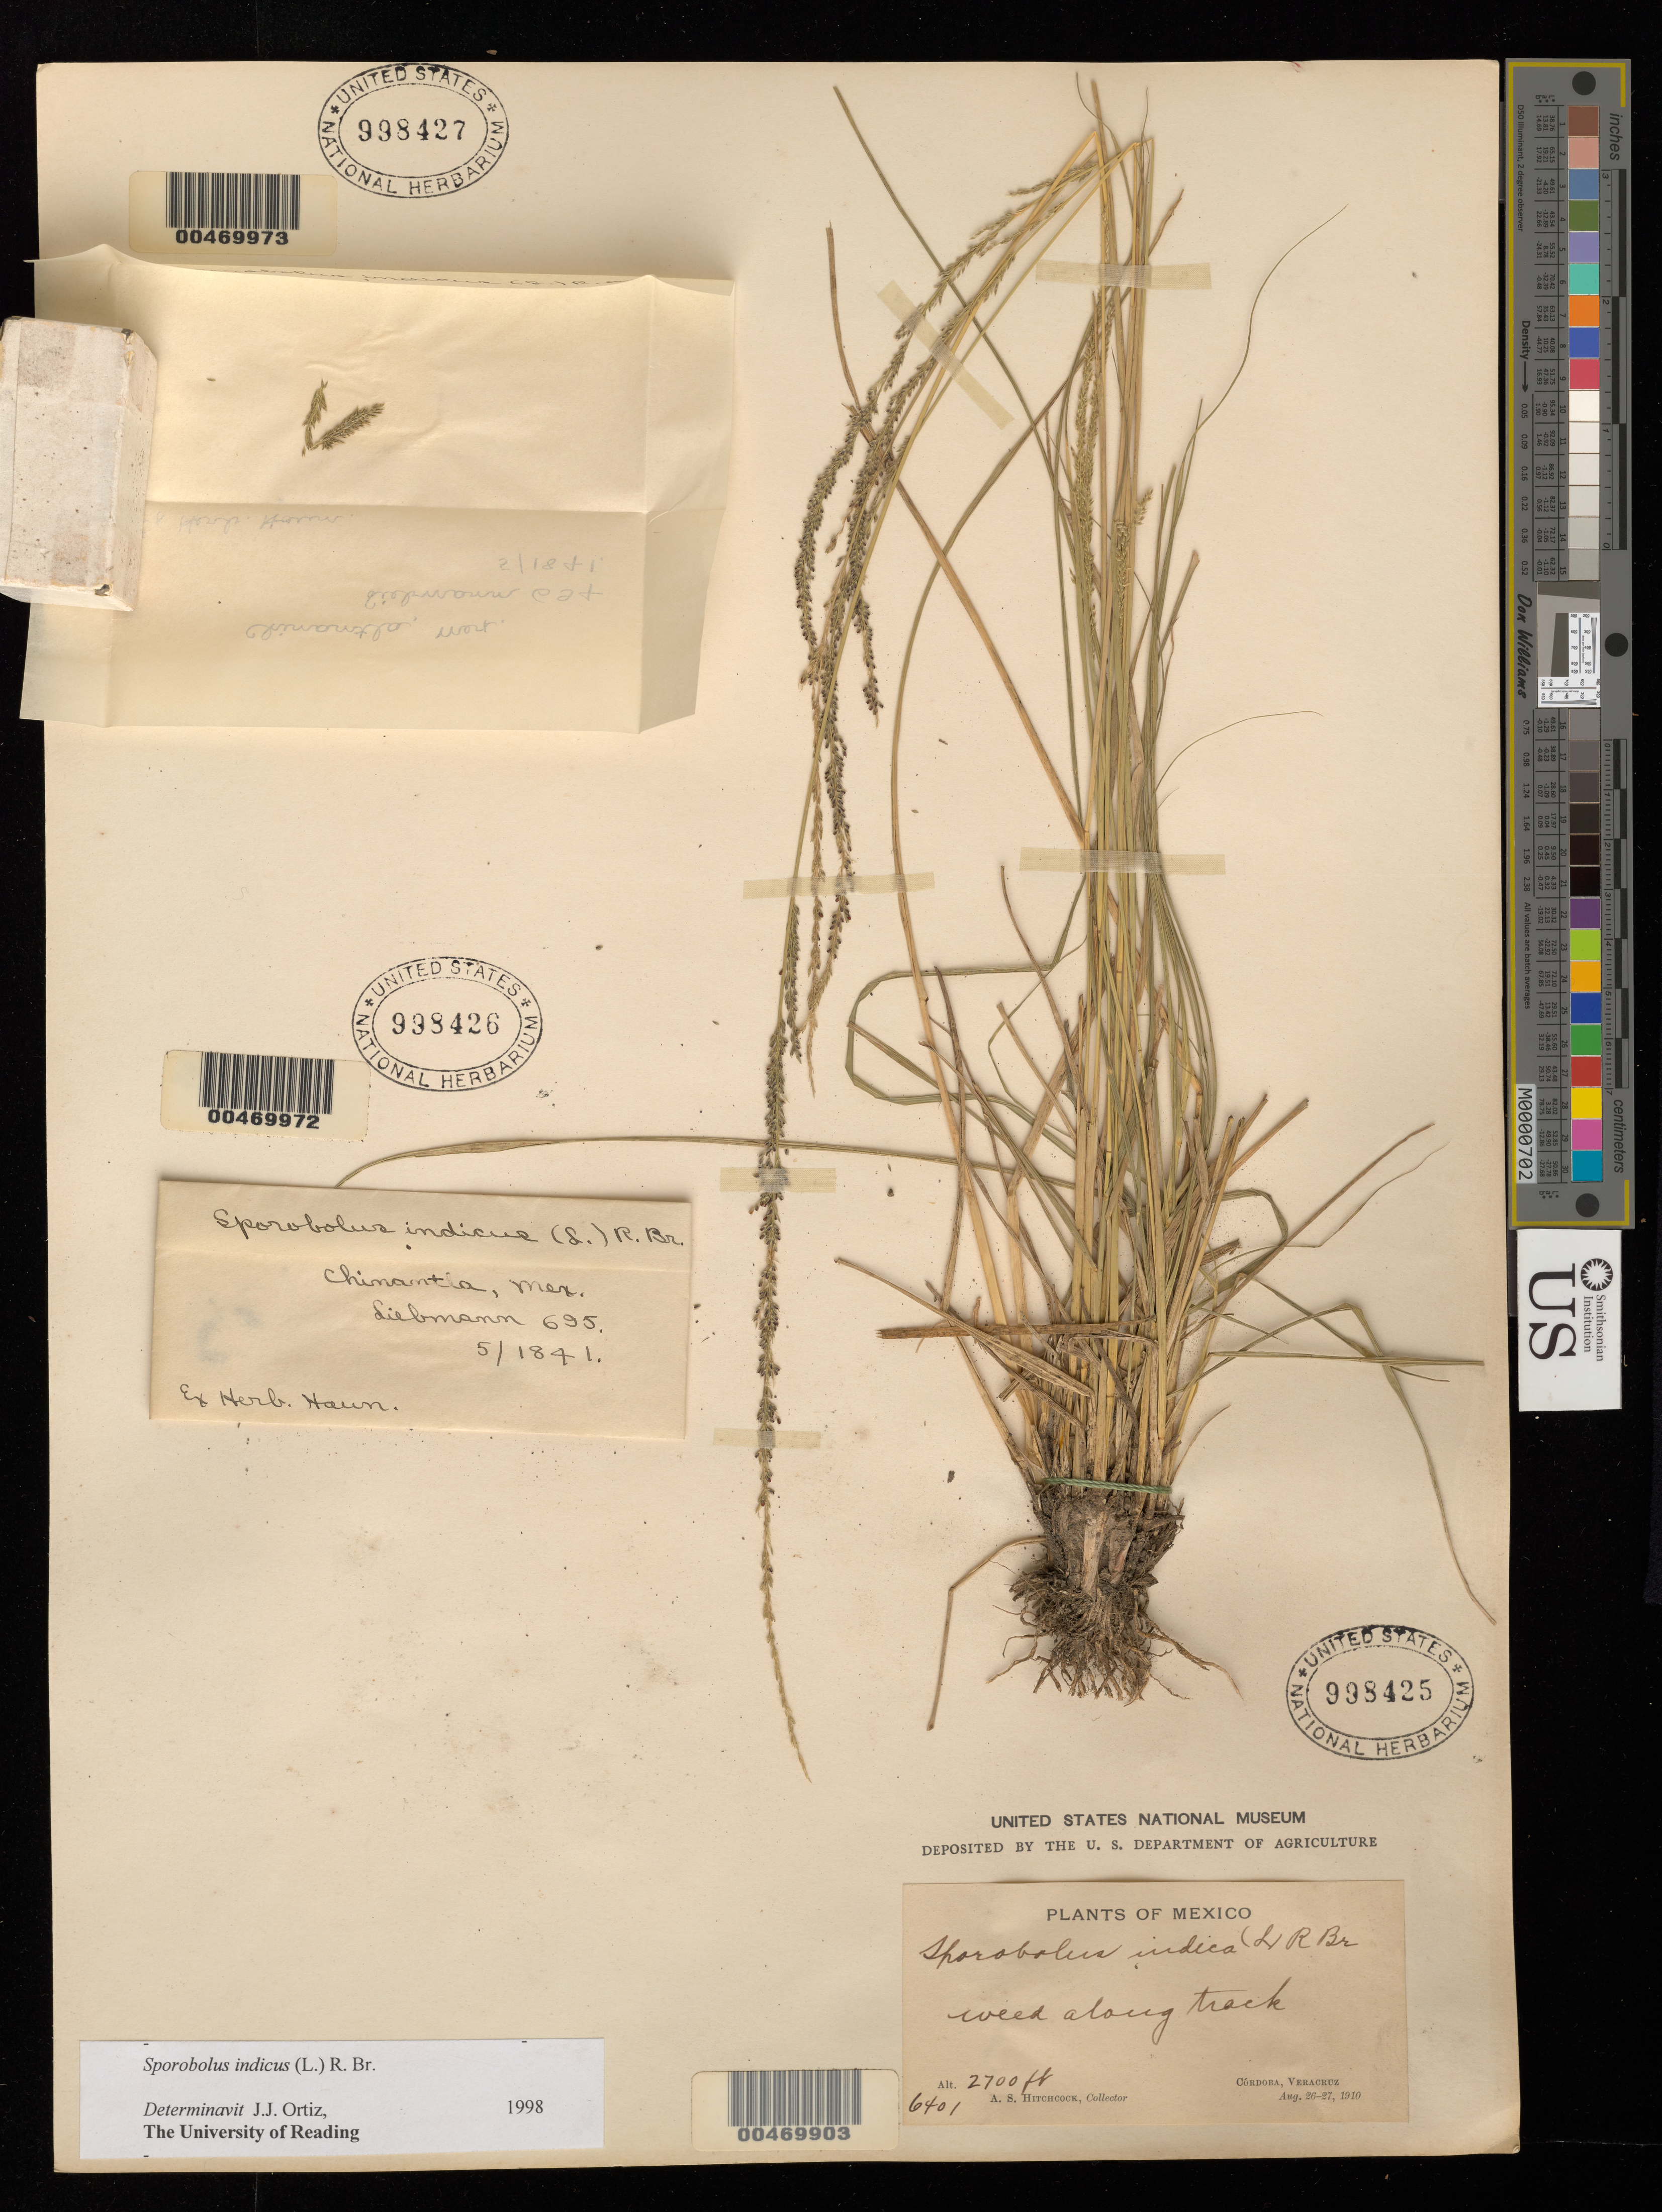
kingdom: Plantae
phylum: Tracheophyta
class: Liliopsida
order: Poales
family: Poaceae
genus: Sporobolus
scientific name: Sporobolus indicus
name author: (L.) R. Br.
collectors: F. M. Liebmann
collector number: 694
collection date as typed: May 1841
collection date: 1841-05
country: Mexico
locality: Chinantla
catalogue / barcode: US 998427